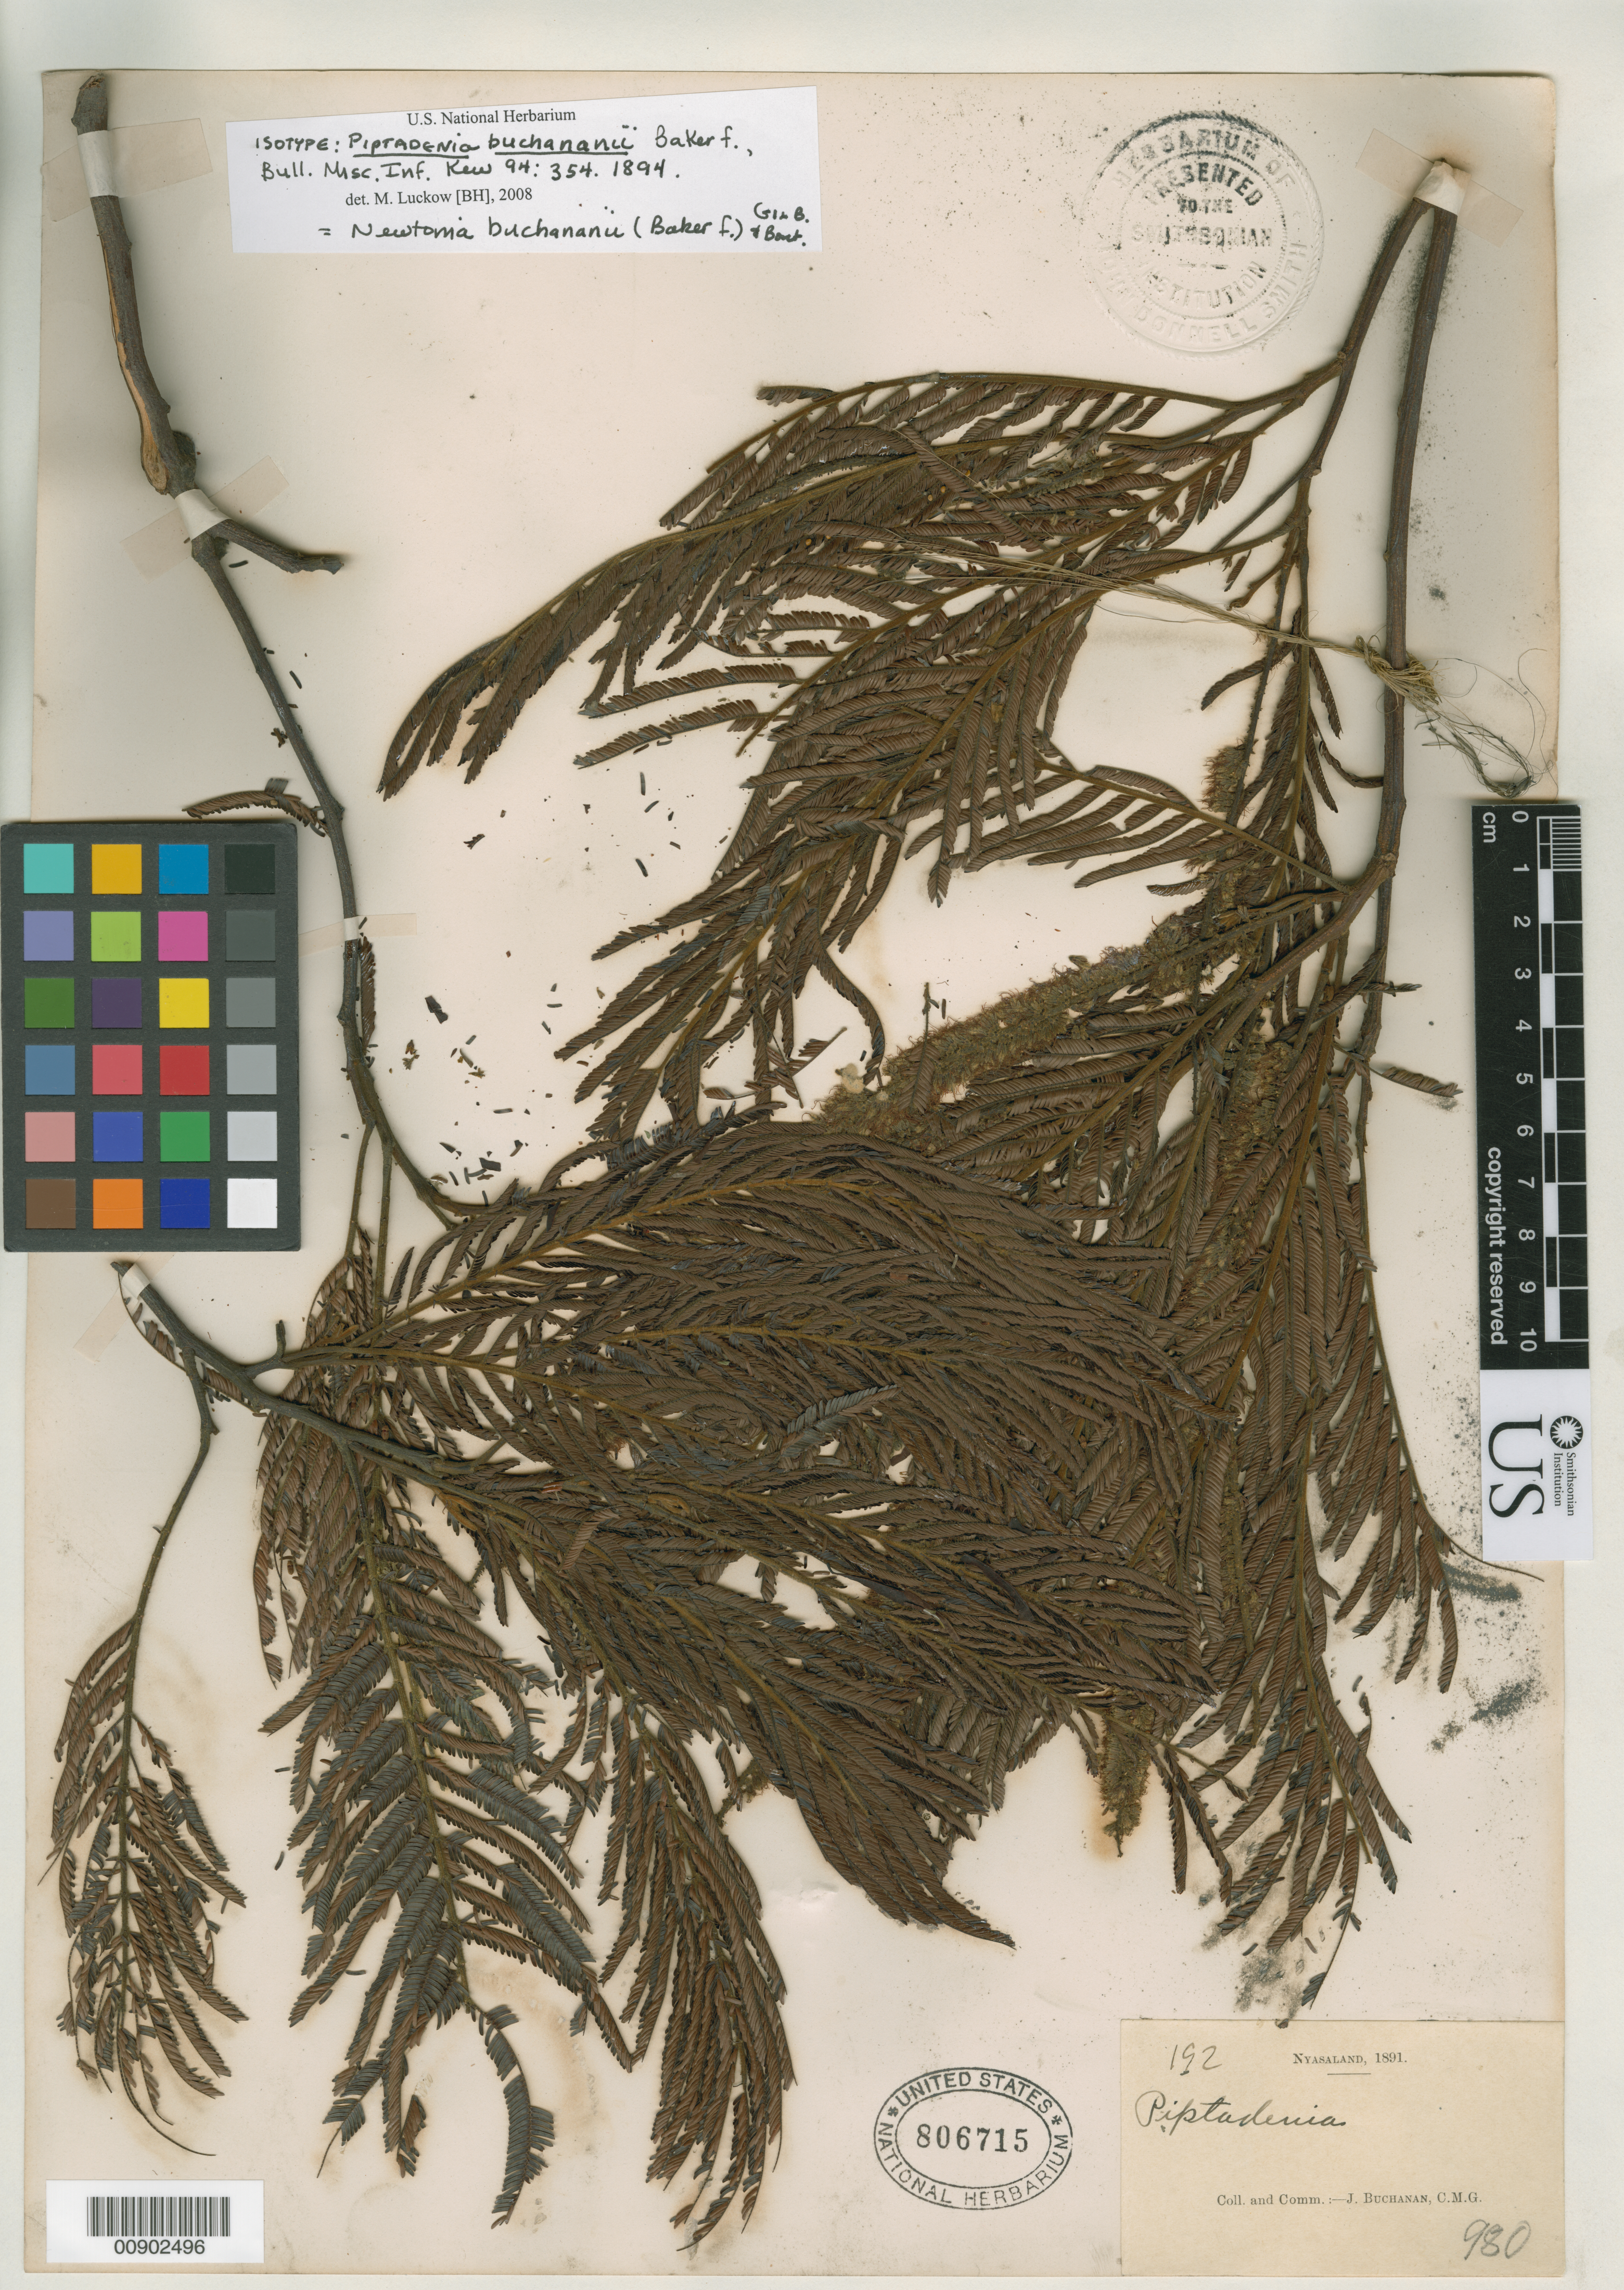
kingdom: Plantae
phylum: Tracheophyta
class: Magnoliopsida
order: Fabales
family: Fabaceae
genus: Piptadenia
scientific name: Piptadenia buchananii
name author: Baker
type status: Isotype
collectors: J. Buchanan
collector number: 192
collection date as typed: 1891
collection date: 1891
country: Malawi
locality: Nyasaland.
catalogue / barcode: US 806715